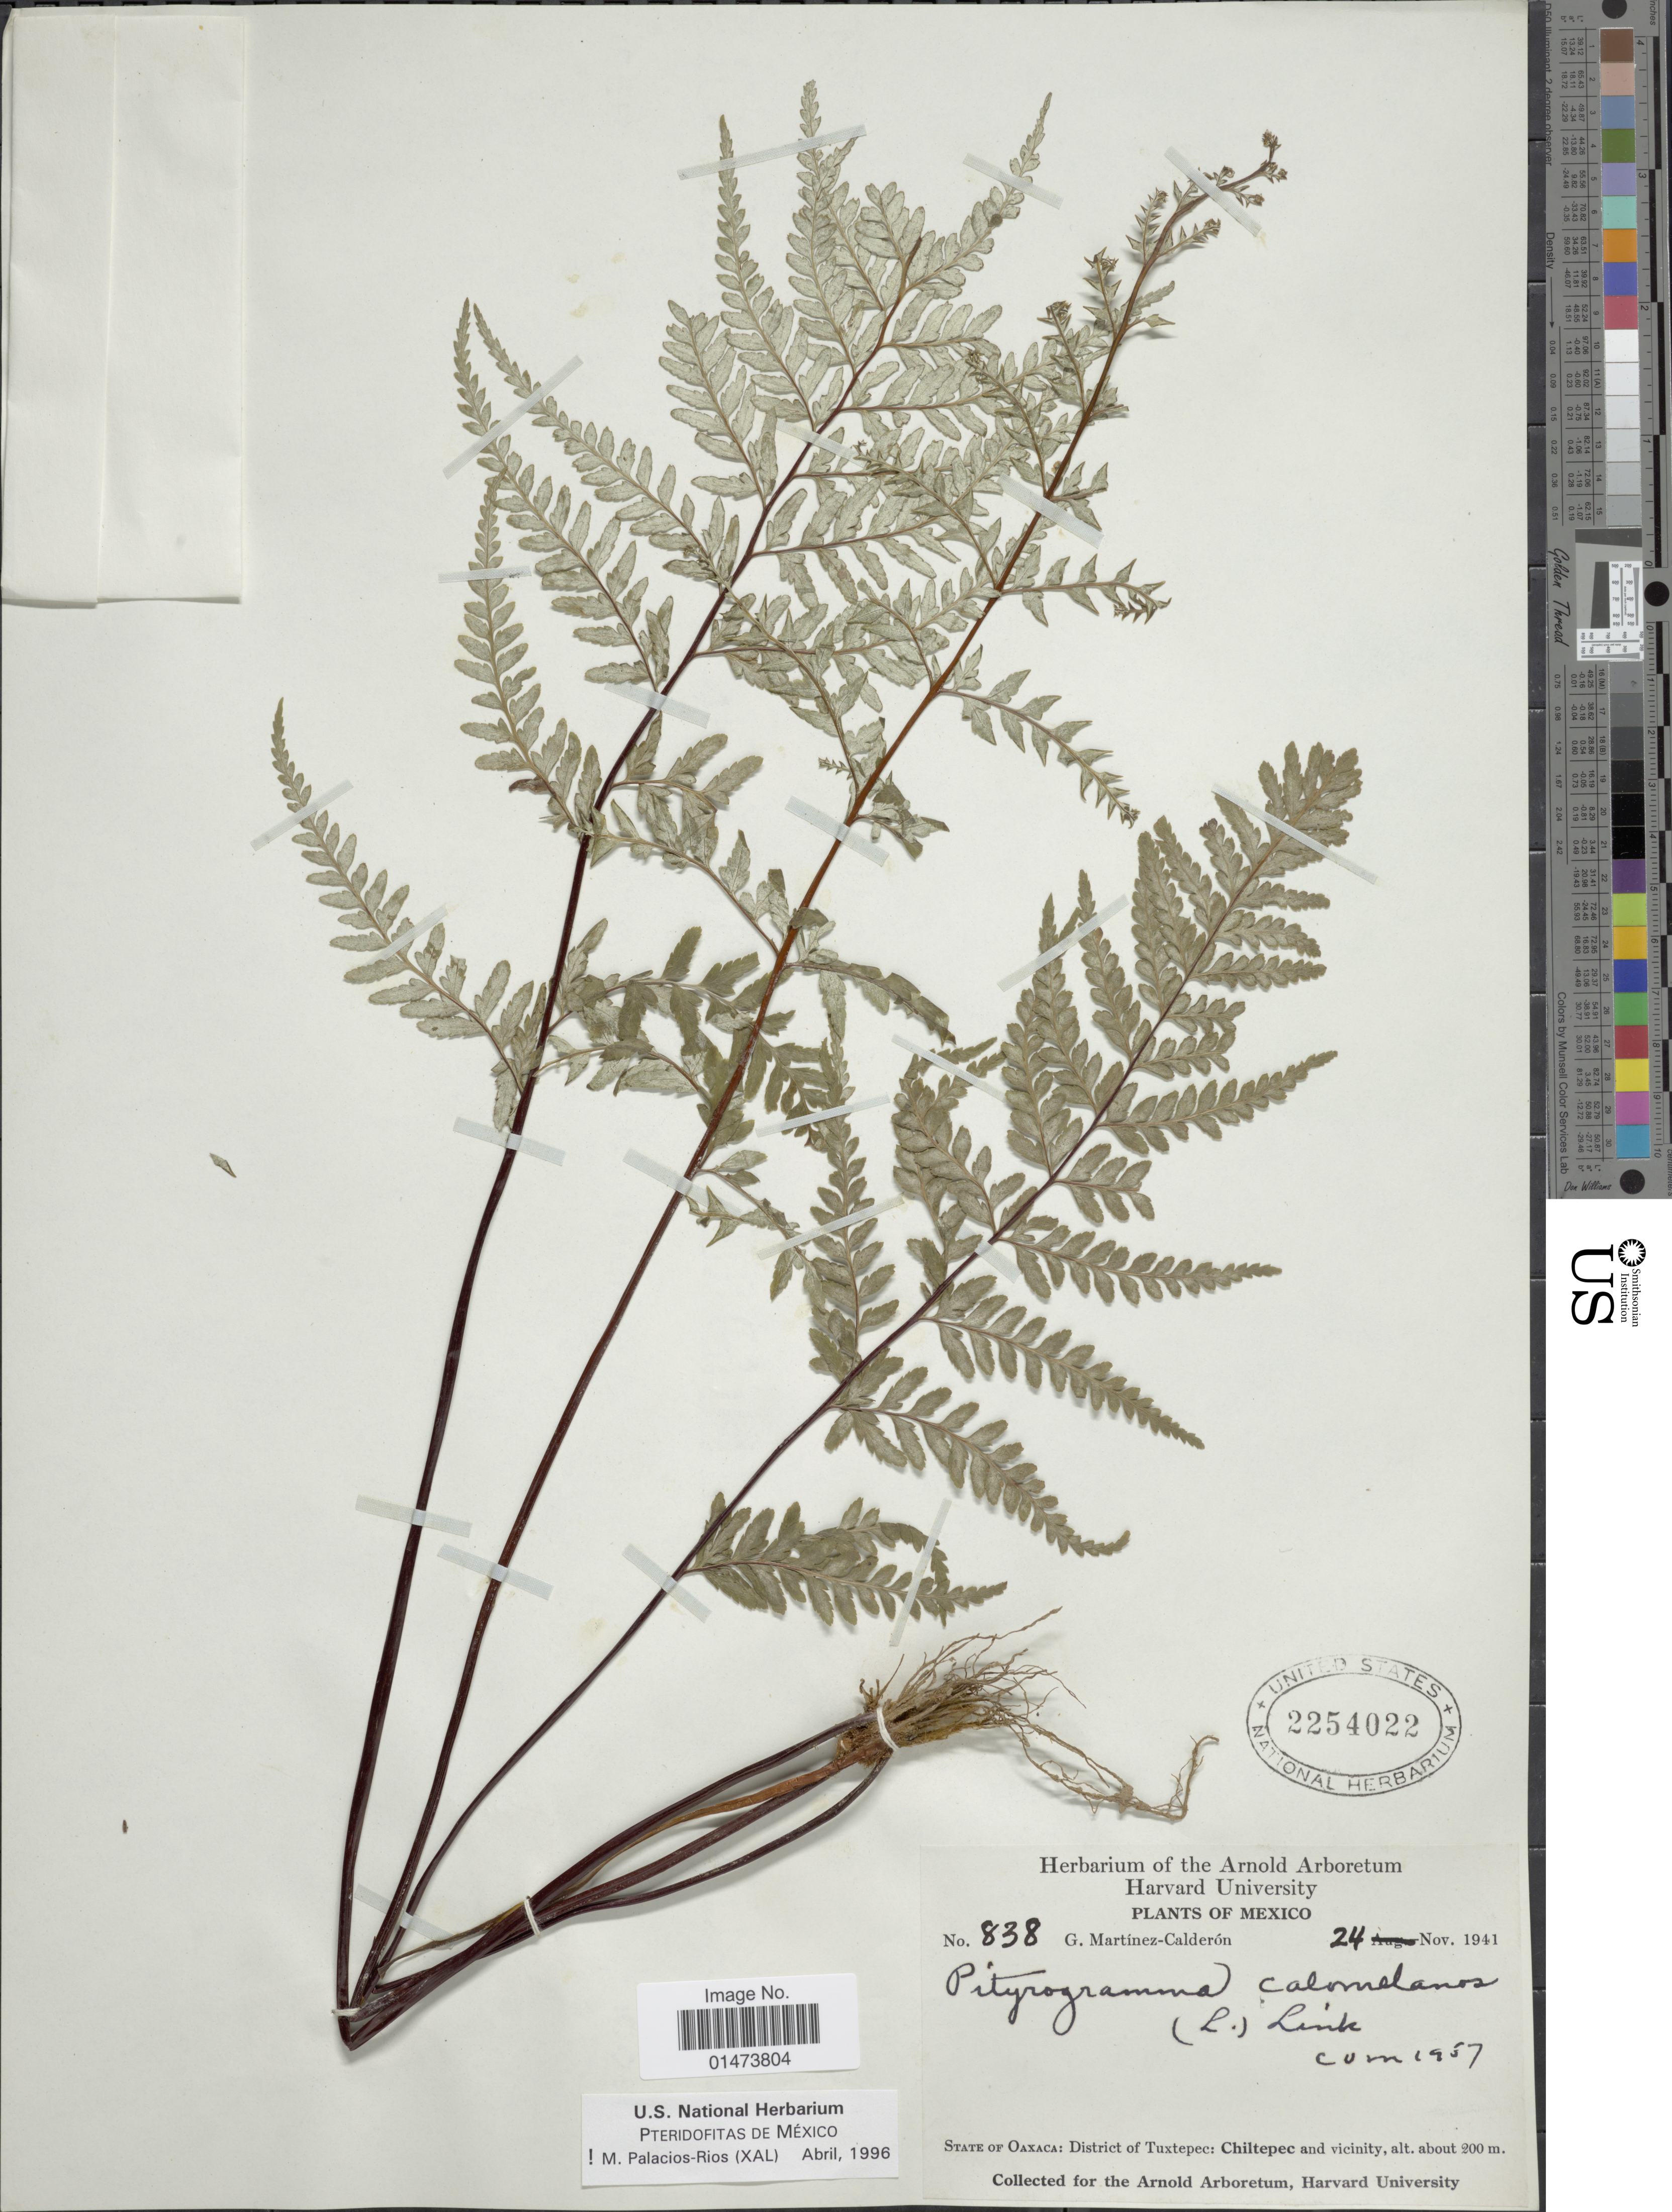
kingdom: Plantae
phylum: Tracheophyta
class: Polypodiopsida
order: Polypodiales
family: Pteridaceae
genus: Pityrogramma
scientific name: Pityrogramma calomelanos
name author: (L.) Link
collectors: G. Martínez Calderón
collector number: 838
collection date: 1941-11-24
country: Mexico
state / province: Oaxaca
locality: District of Tuxtepec: Chiltepec and vicinity.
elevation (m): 200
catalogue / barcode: US 2254022